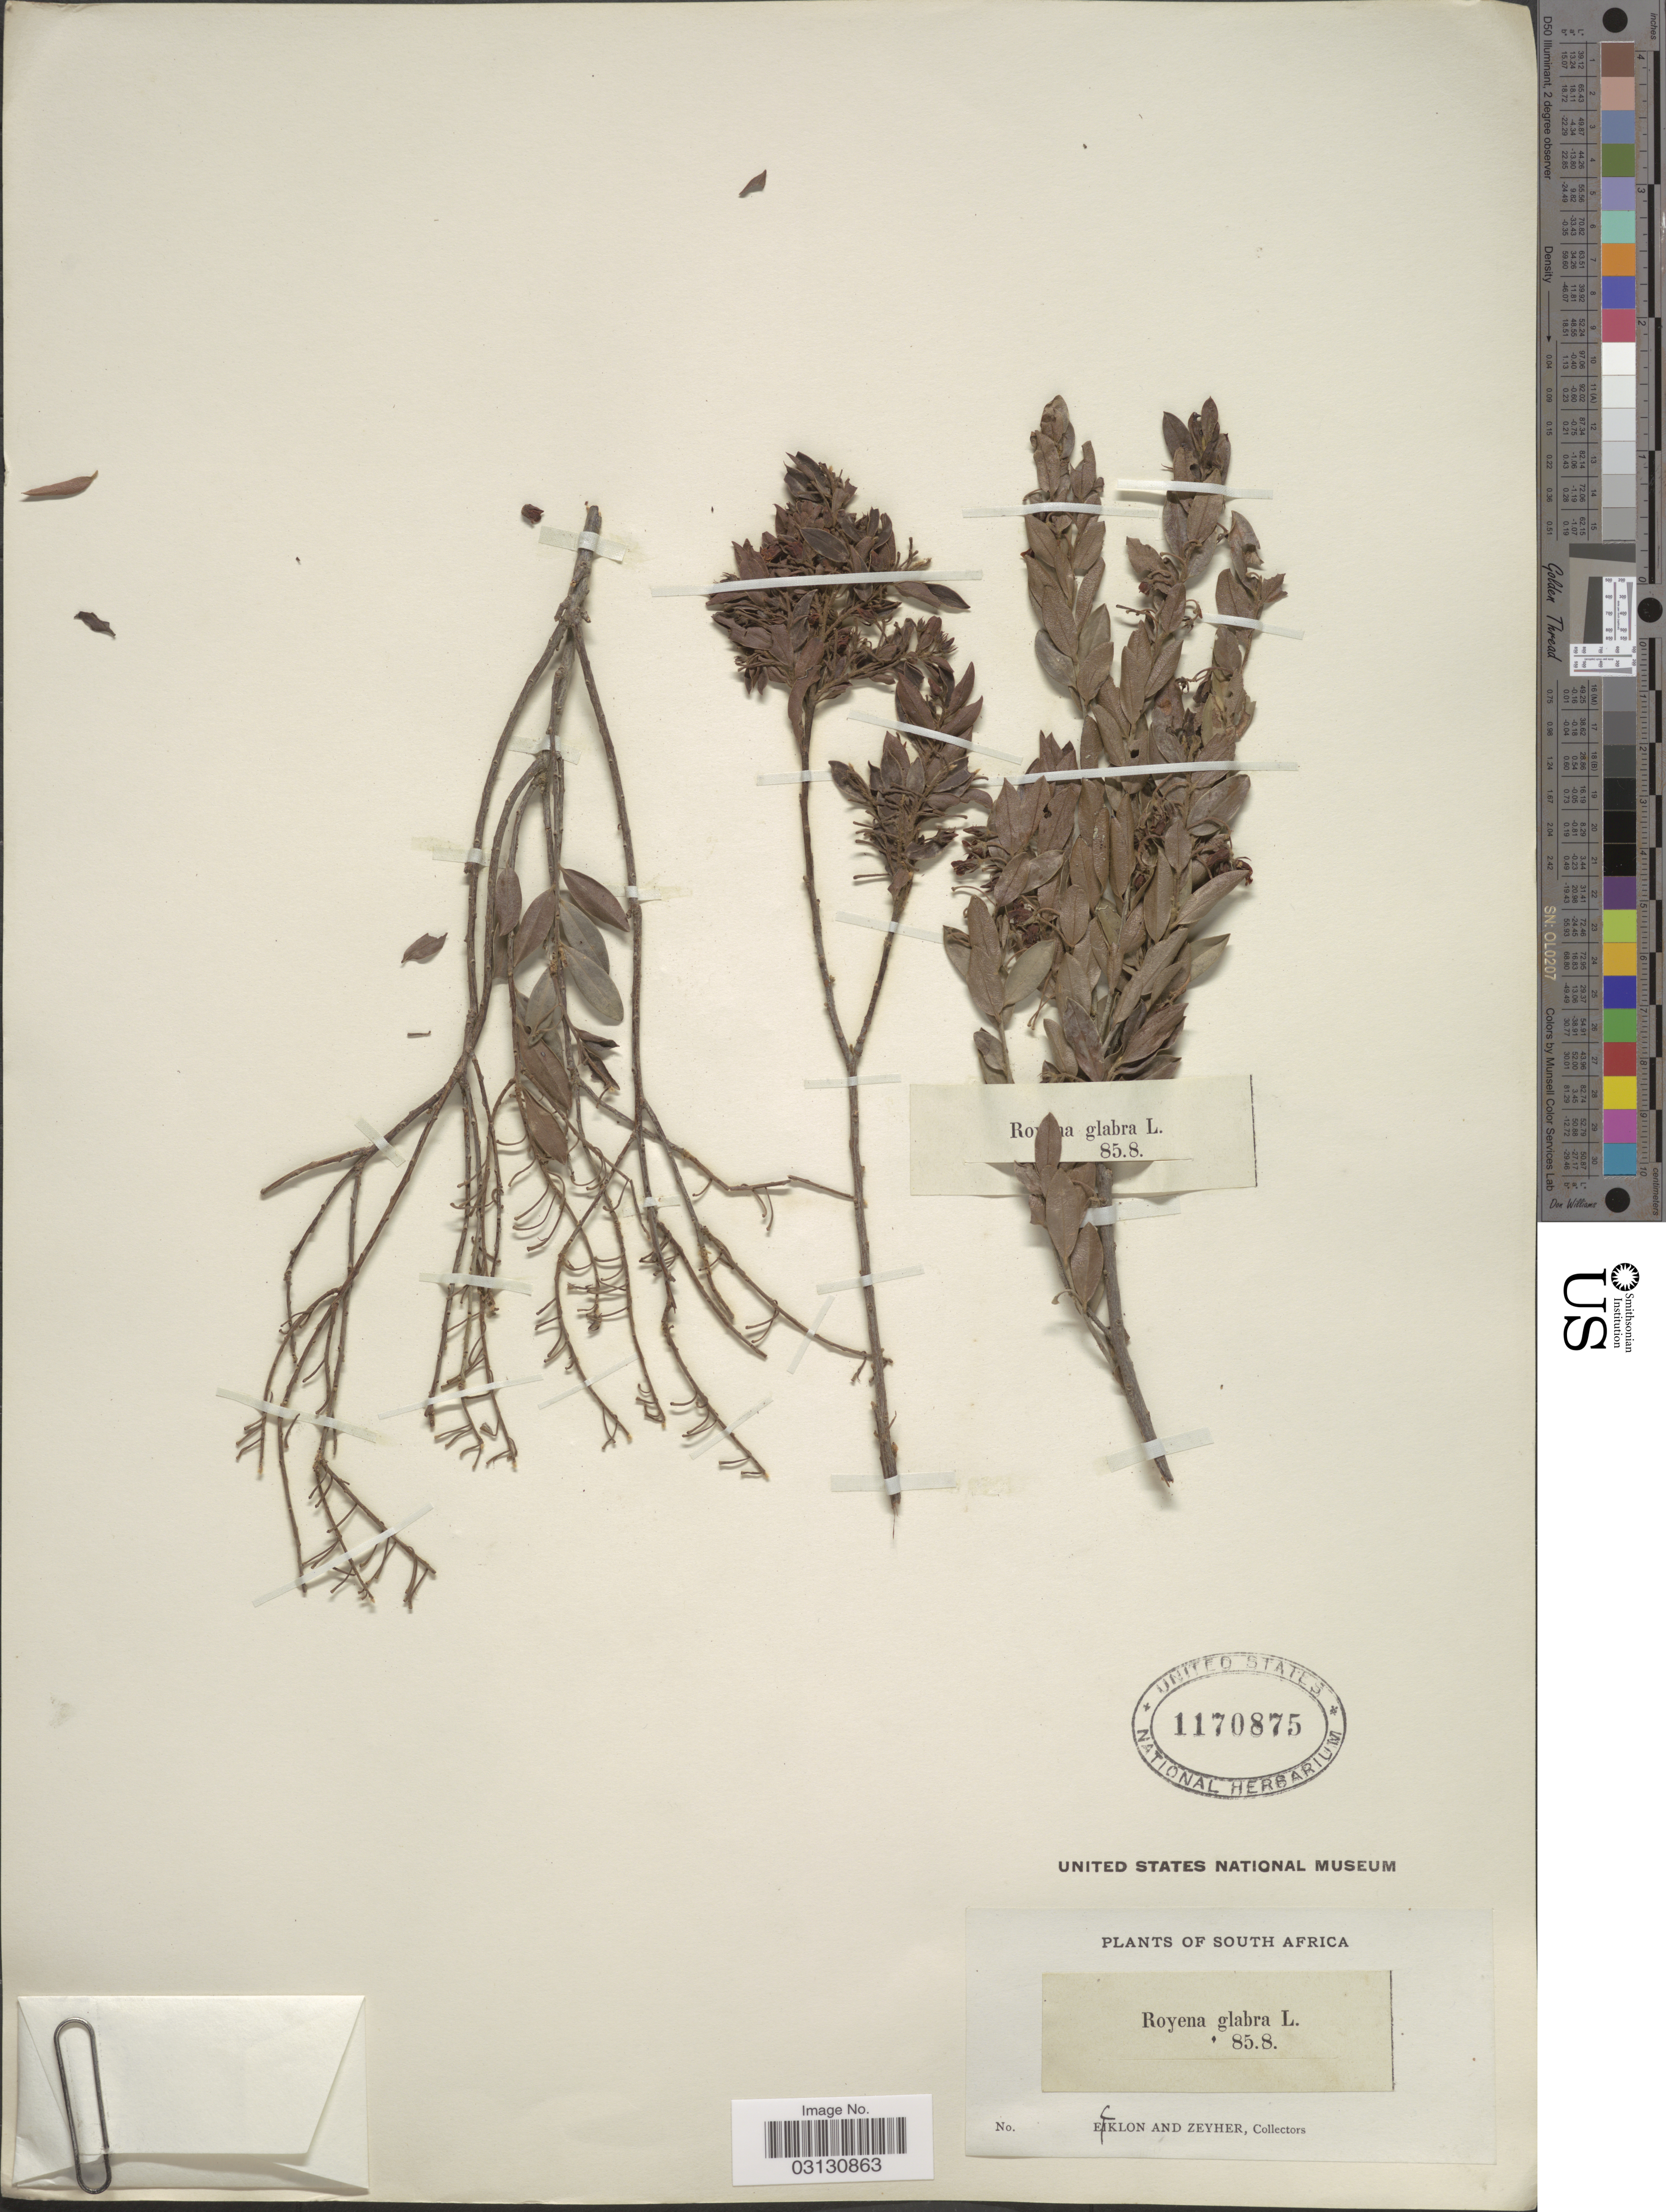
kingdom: Plantae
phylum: Tracheophyta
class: Magnoliopsida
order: Ericales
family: Ebenaceae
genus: Royena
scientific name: Royena glabra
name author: L.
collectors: -. Ecklon & -. Zeyher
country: South Africa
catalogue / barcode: US 1170875